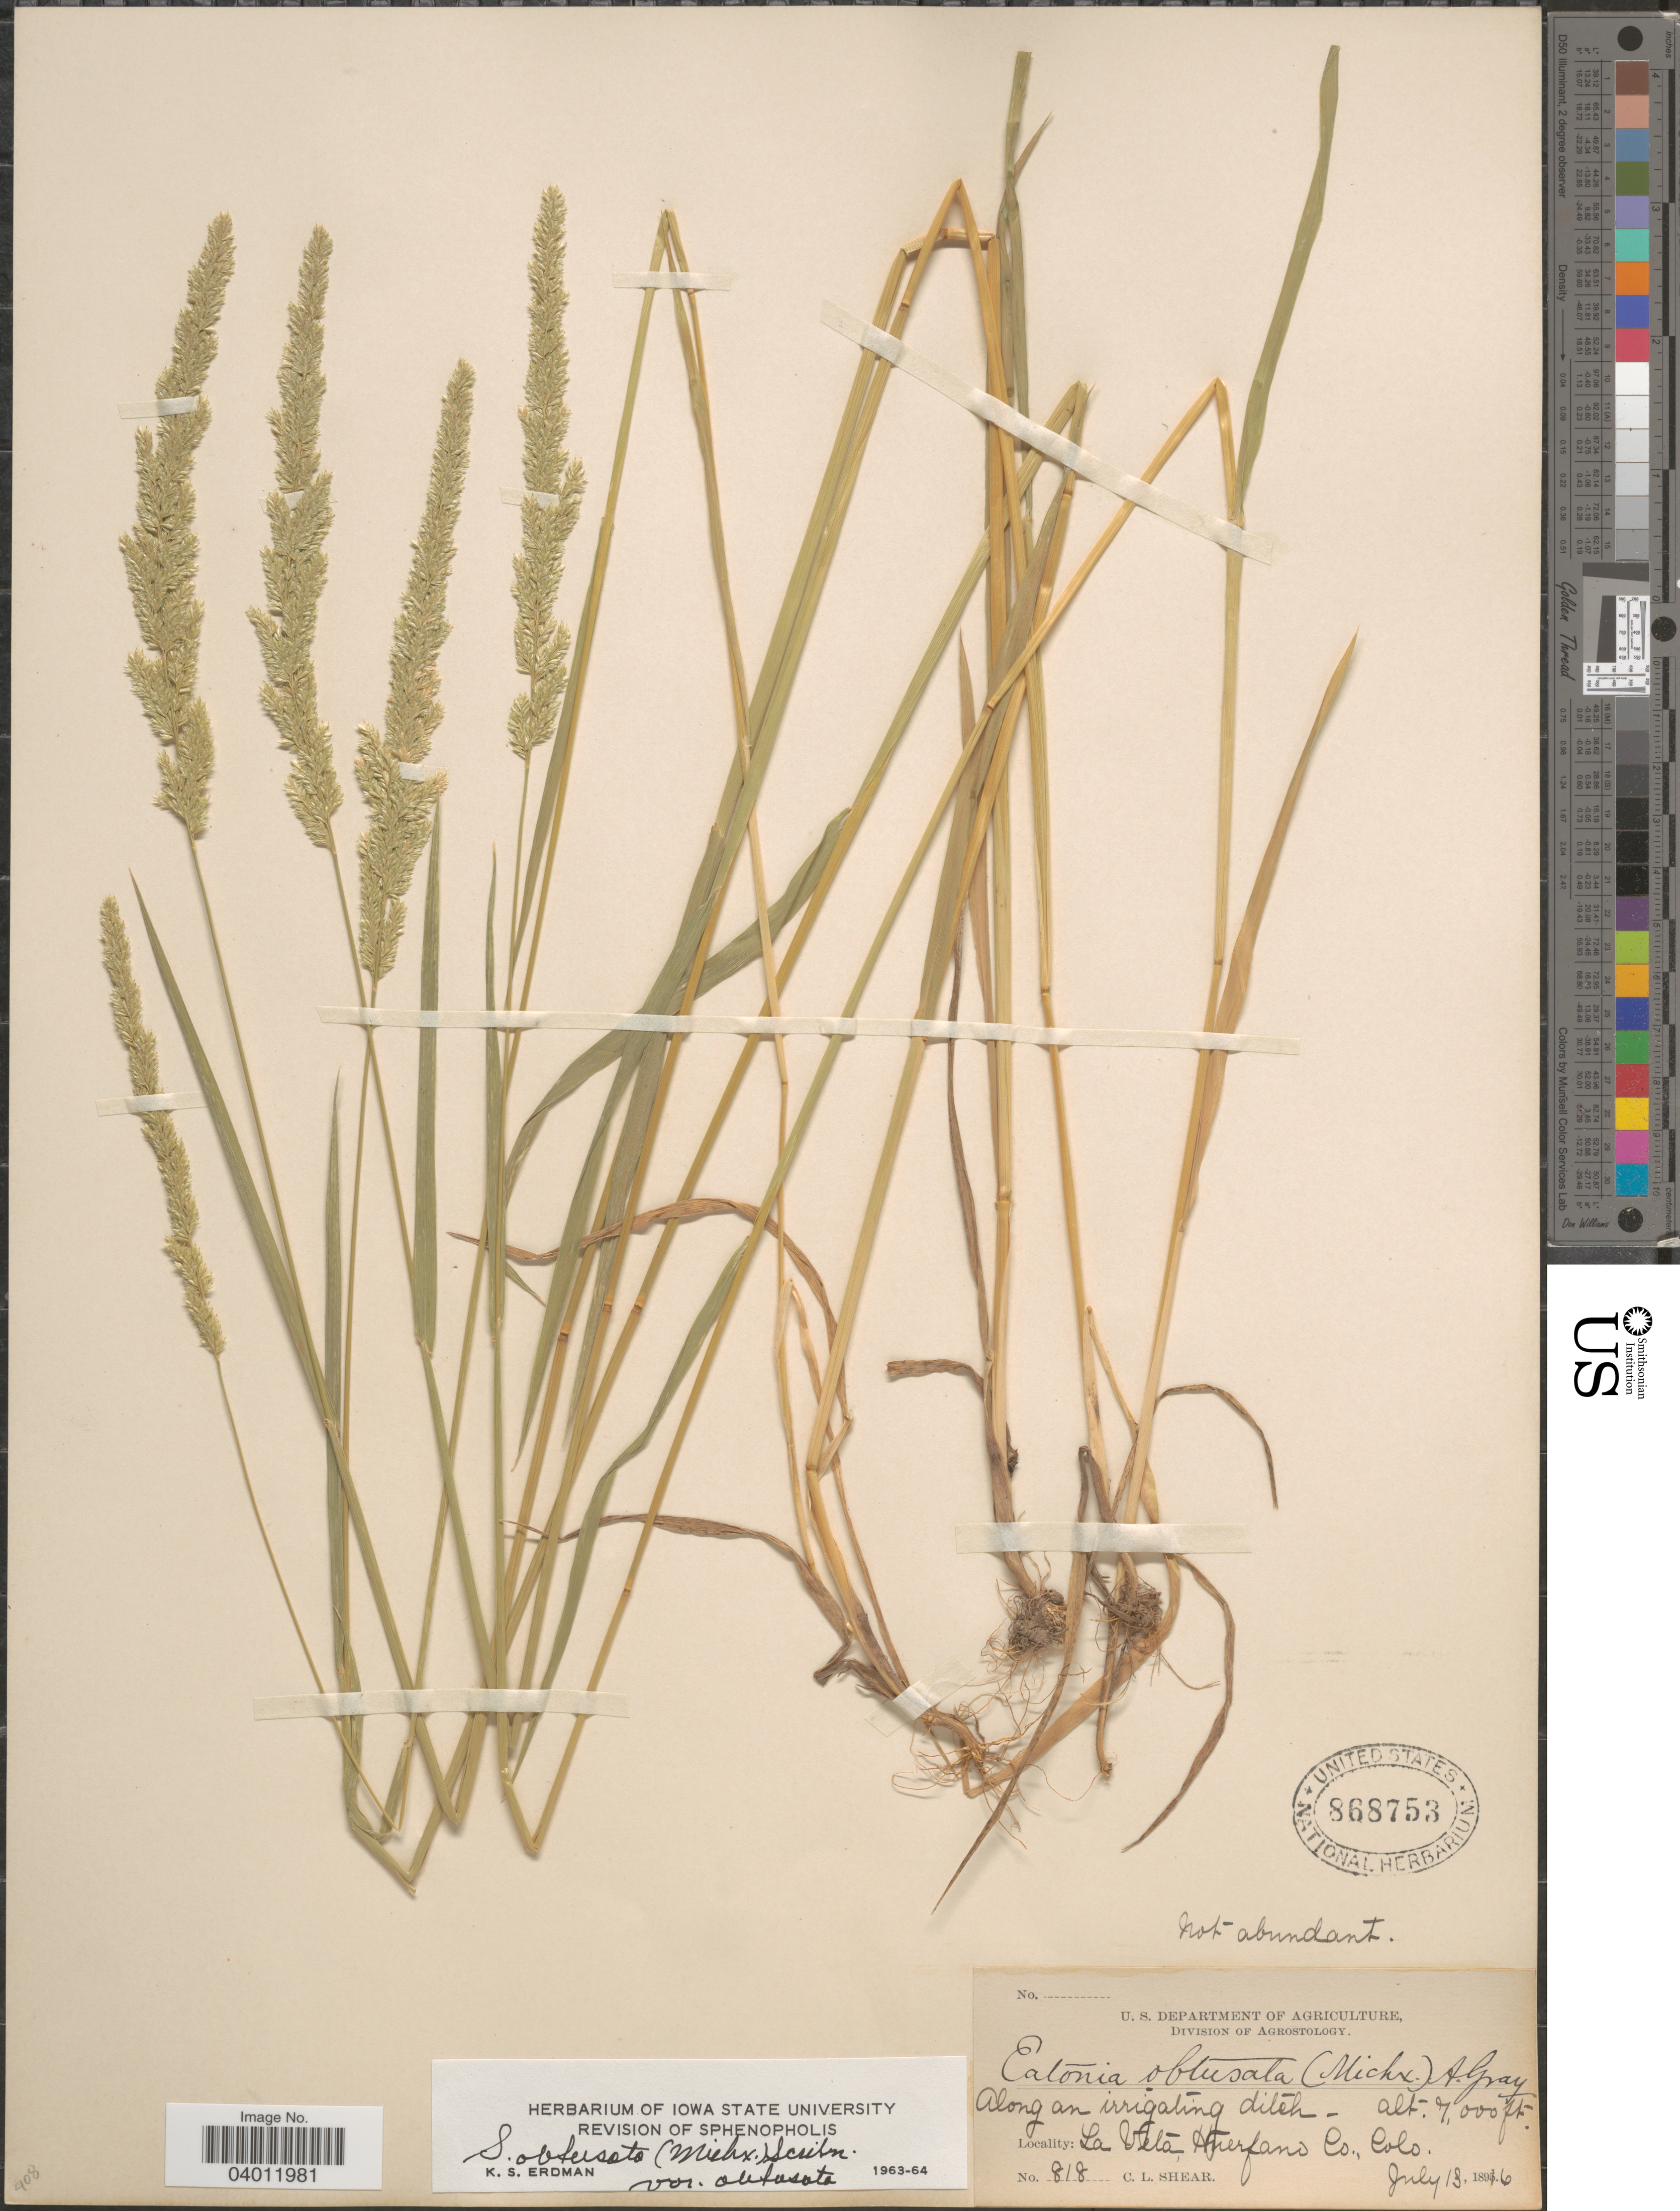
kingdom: Plantae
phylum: Tracheophyta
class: Liliopsida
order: Poales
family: Poaceae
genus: Sphenopholis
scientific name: Sphenopholis obtusata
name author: (Michx.) Scribn.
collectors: C. L. Shear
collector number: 818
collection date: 1896-07-13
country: United States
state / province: Colorado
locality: La Veta, Huerfano Co.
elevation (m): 2134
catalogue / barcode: US 868753